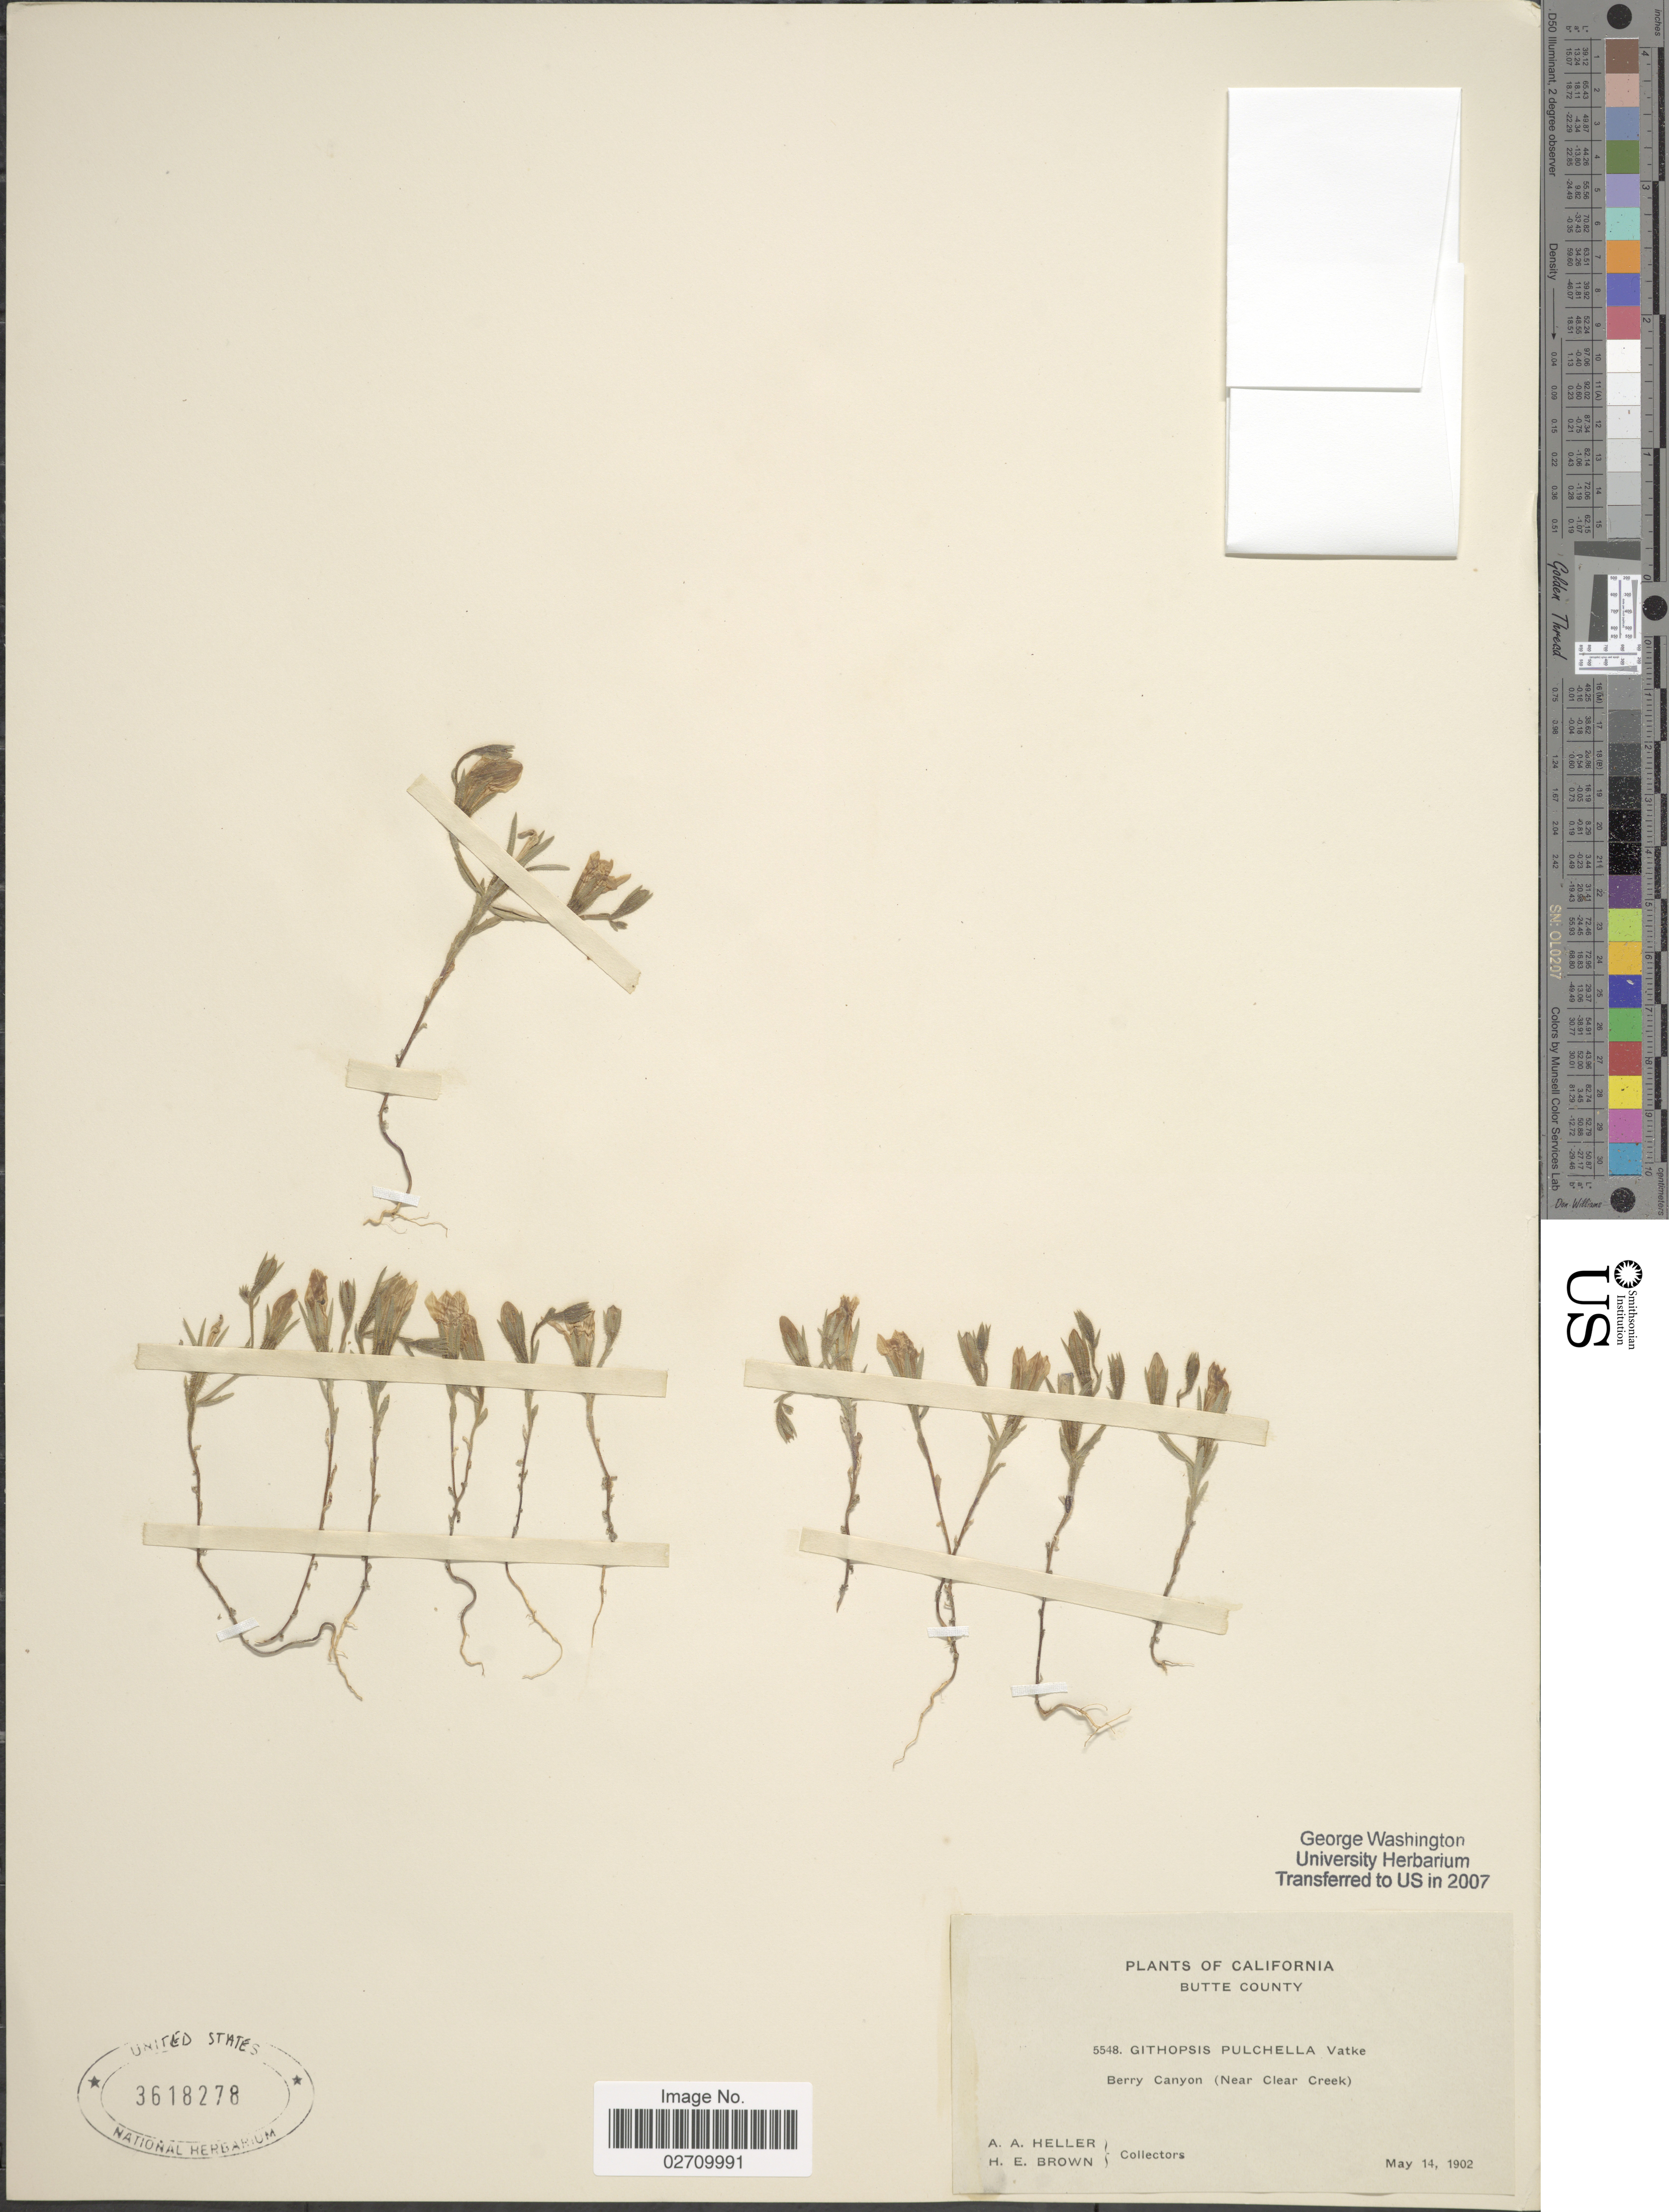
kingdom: Plantae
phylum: Tracheophyta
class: Magnoliopsida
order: Asterales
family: Campanulaceae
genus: Githopsis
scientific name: Githopsis pulchella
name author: Vatke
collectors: A. A. Heller & H. E. Brown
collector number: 5548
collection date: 1902-05-14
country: United States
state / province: California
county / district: Butte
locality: Butte County. Berry Canyon (Near Clear Creek)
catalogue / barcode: US 3618278